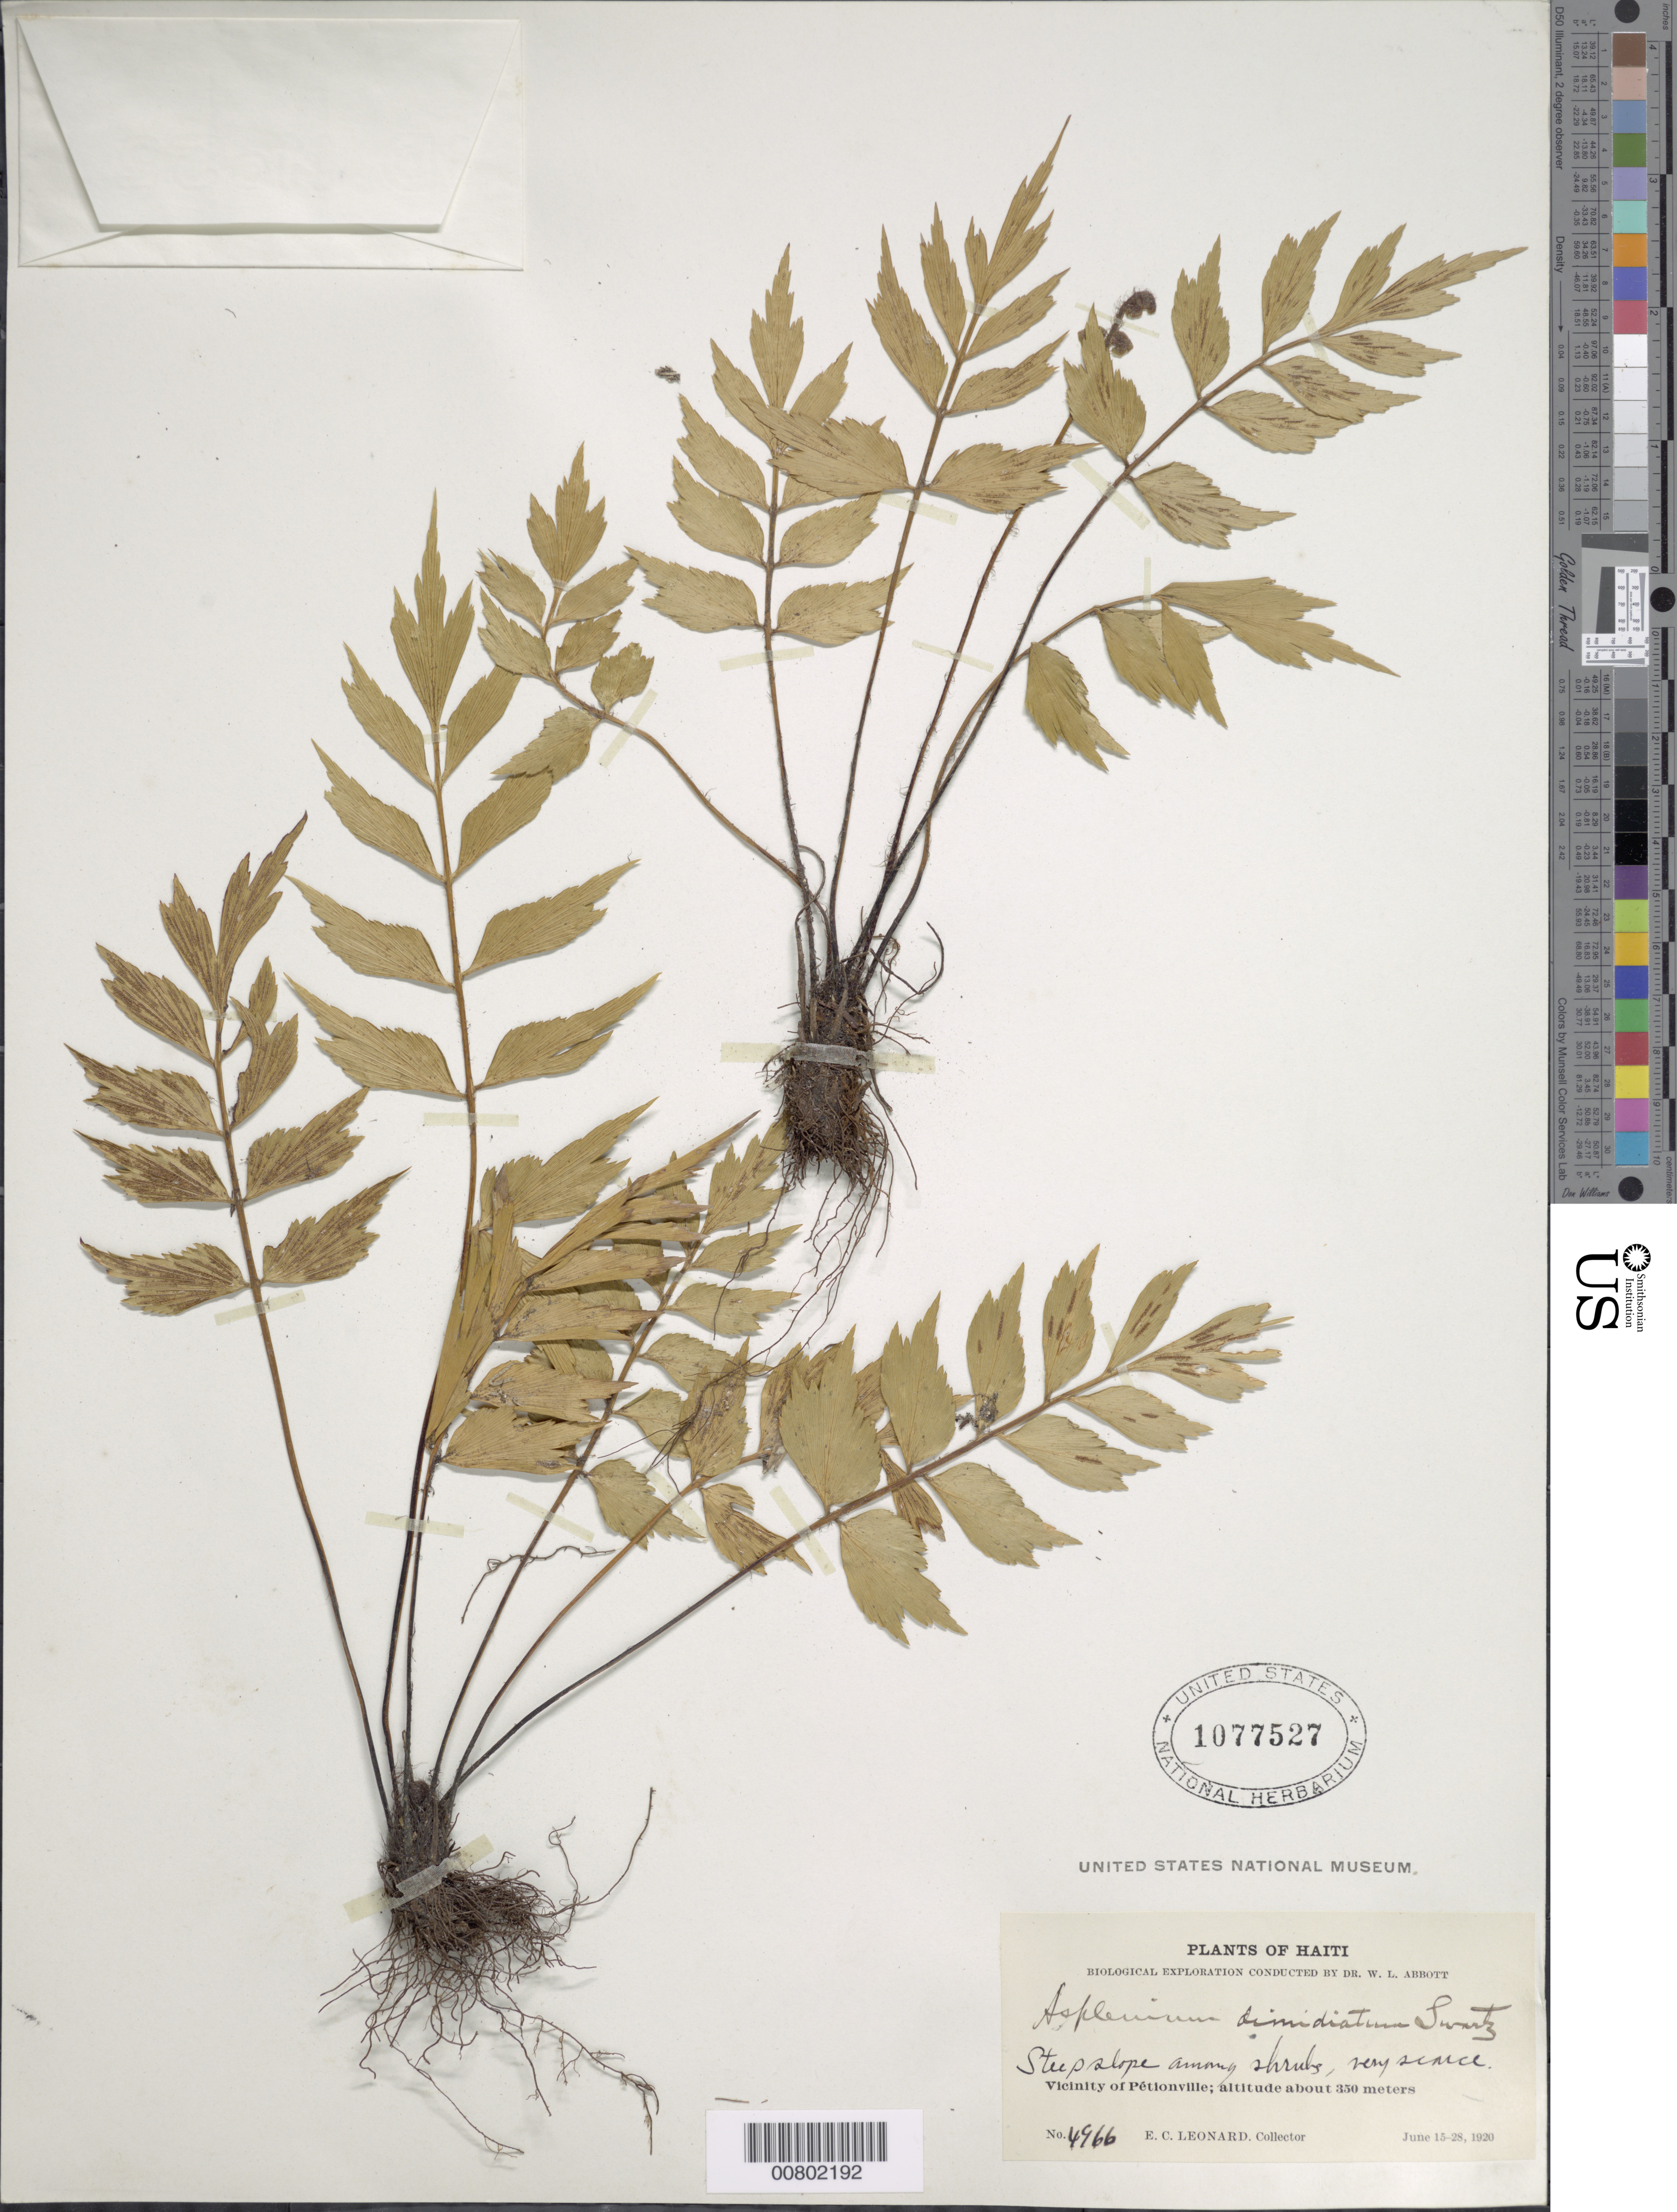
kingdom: Plantae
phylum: Tracheophyta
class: Polypodiopsida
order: Polypodiales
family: Aspleniaceae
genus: Asplenium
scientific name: Asplenium dimidiatum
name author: Sw.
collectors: E. C. Leonard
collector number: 4966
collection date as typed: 15 Jun 1920 to 28 Jun 1920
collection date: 1920-06-15/1920-06-28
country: Haiti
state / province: Ouest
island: Hispaniola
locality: Pétionville vicinity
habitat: Steep slope among shrubs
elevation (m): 350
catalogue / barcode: US 1077527